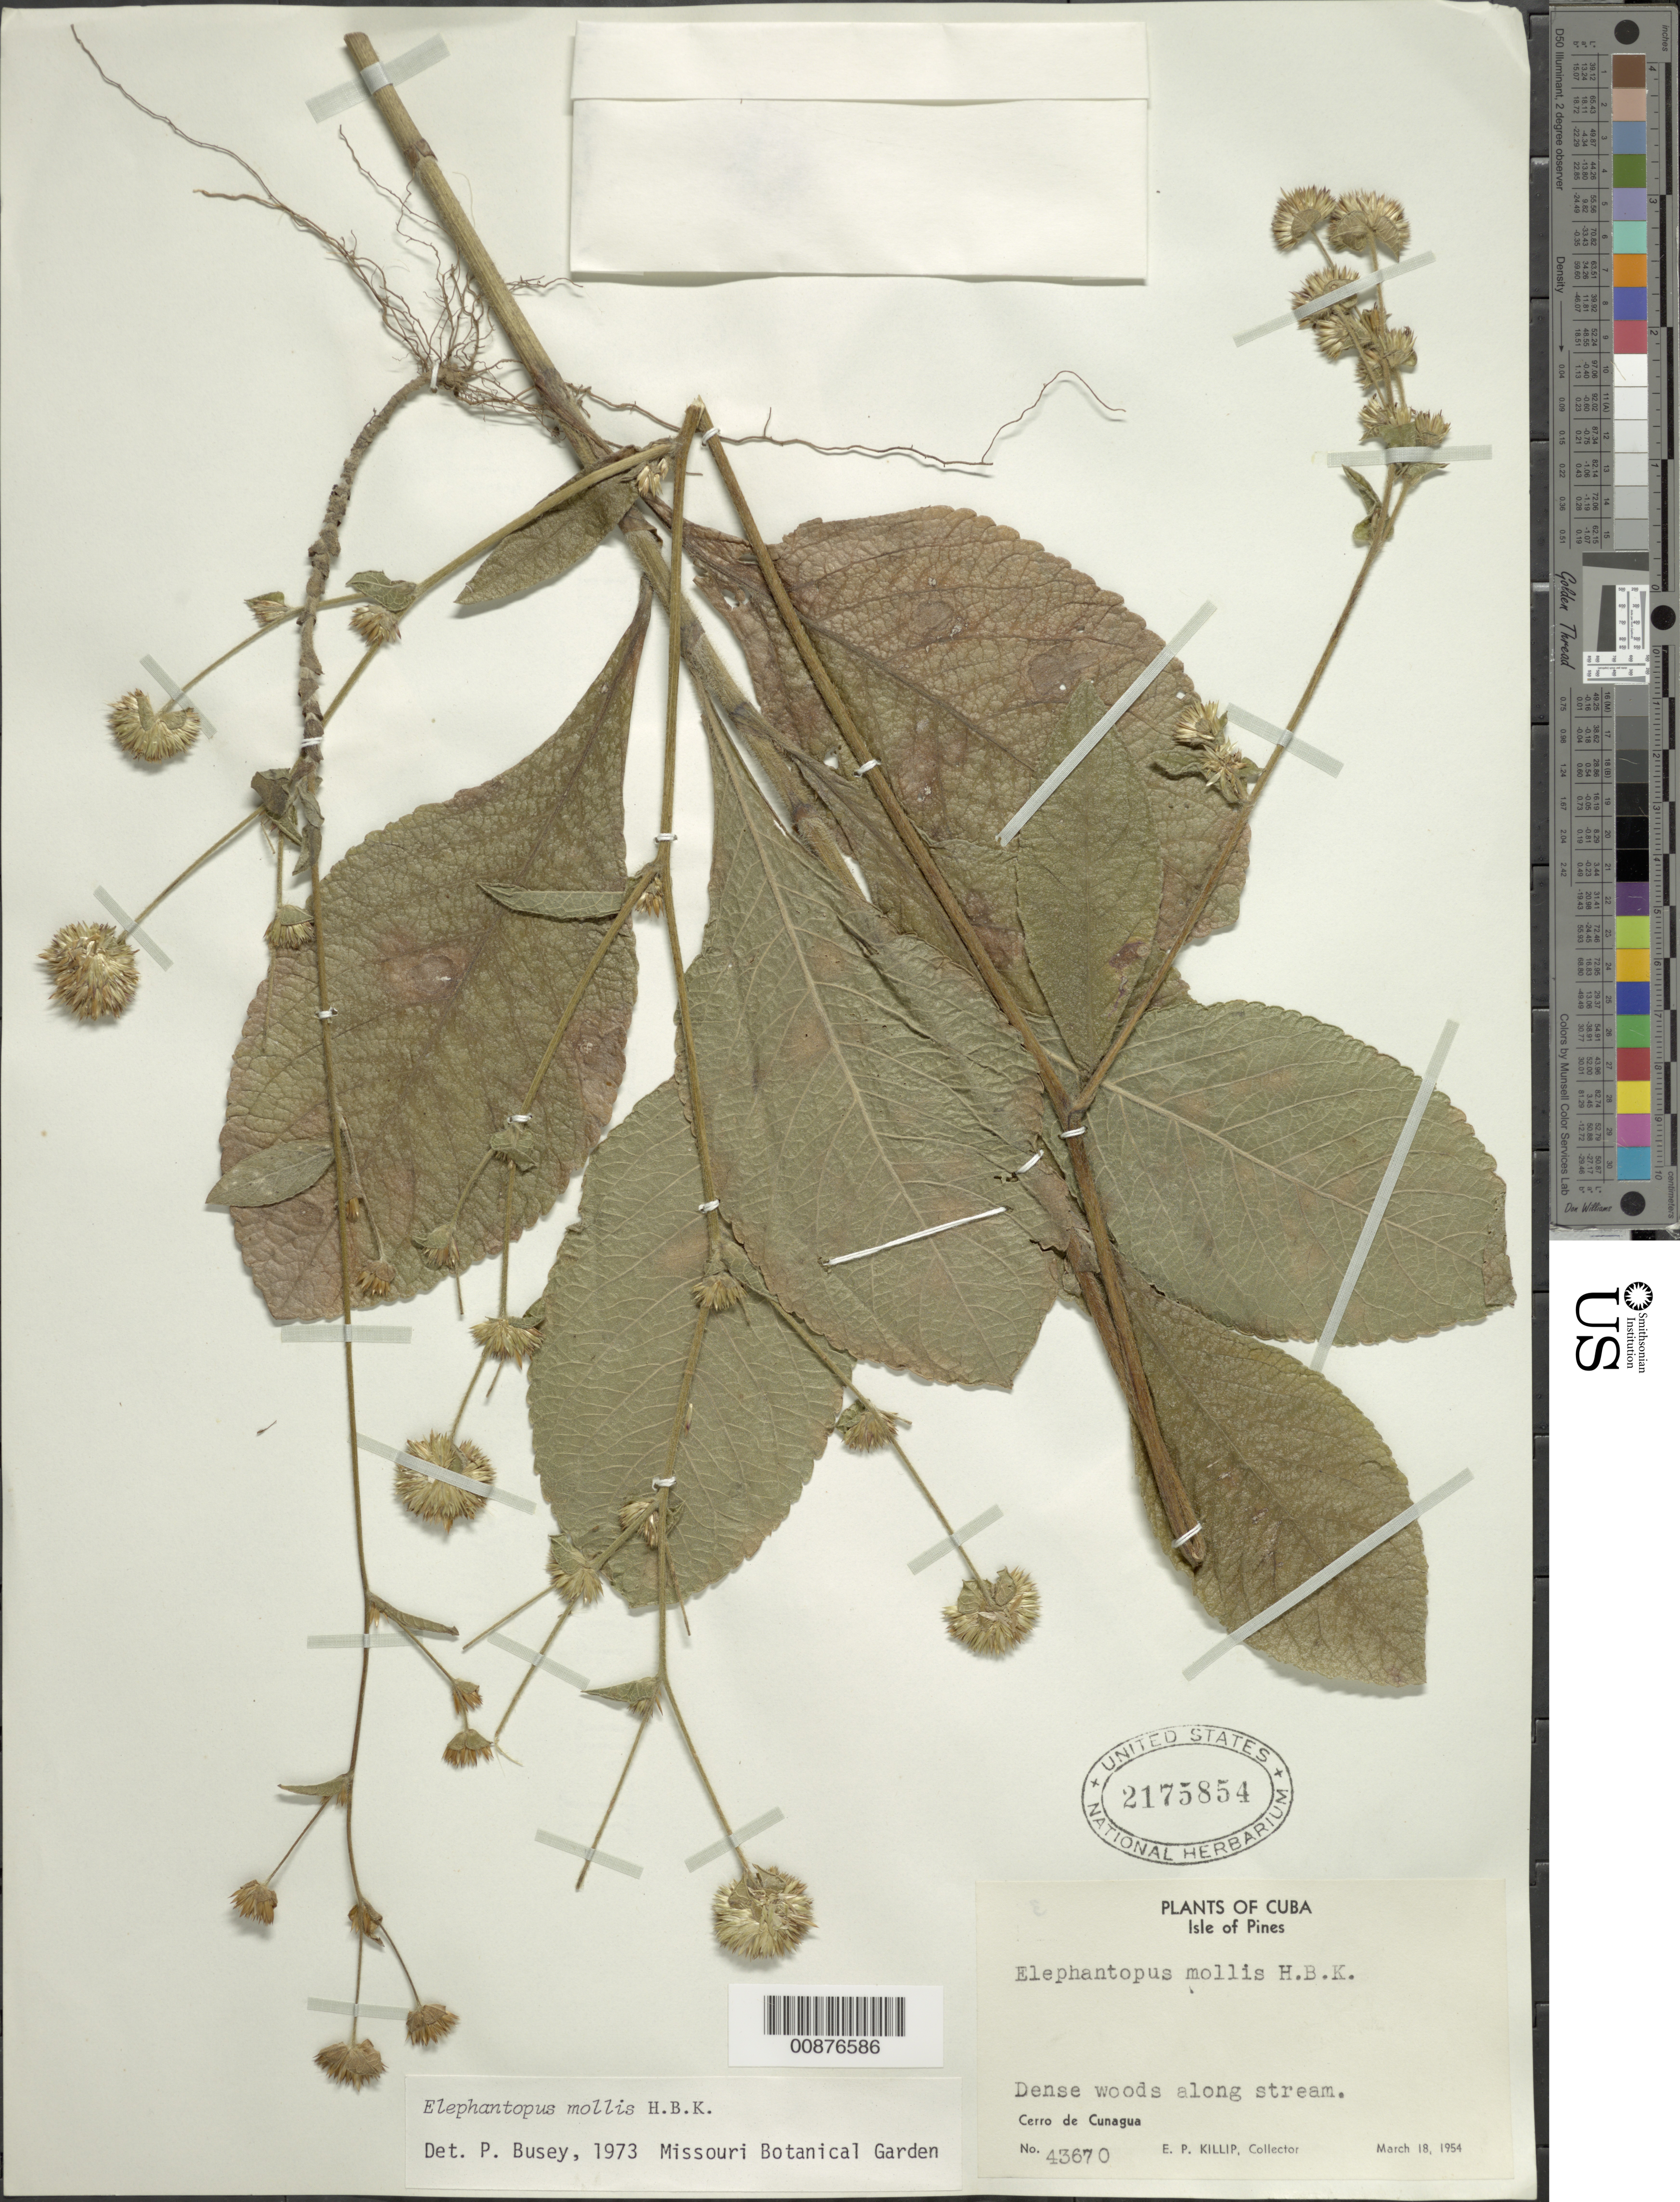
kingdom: Plantae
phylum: Tracheophyta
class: Magnoliopsida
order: Asterales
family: Asteraceae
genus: Elephantopus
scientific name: Elephantopus mollis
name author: Kunth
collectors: E. P. Killip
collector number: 43670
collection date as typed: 18 Mar 1954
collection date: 1954-03-18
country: Cuba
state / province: Isla de La Juventud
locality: Cerro de Cunagua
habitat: Dense woods along stream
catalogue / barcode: US 2175854